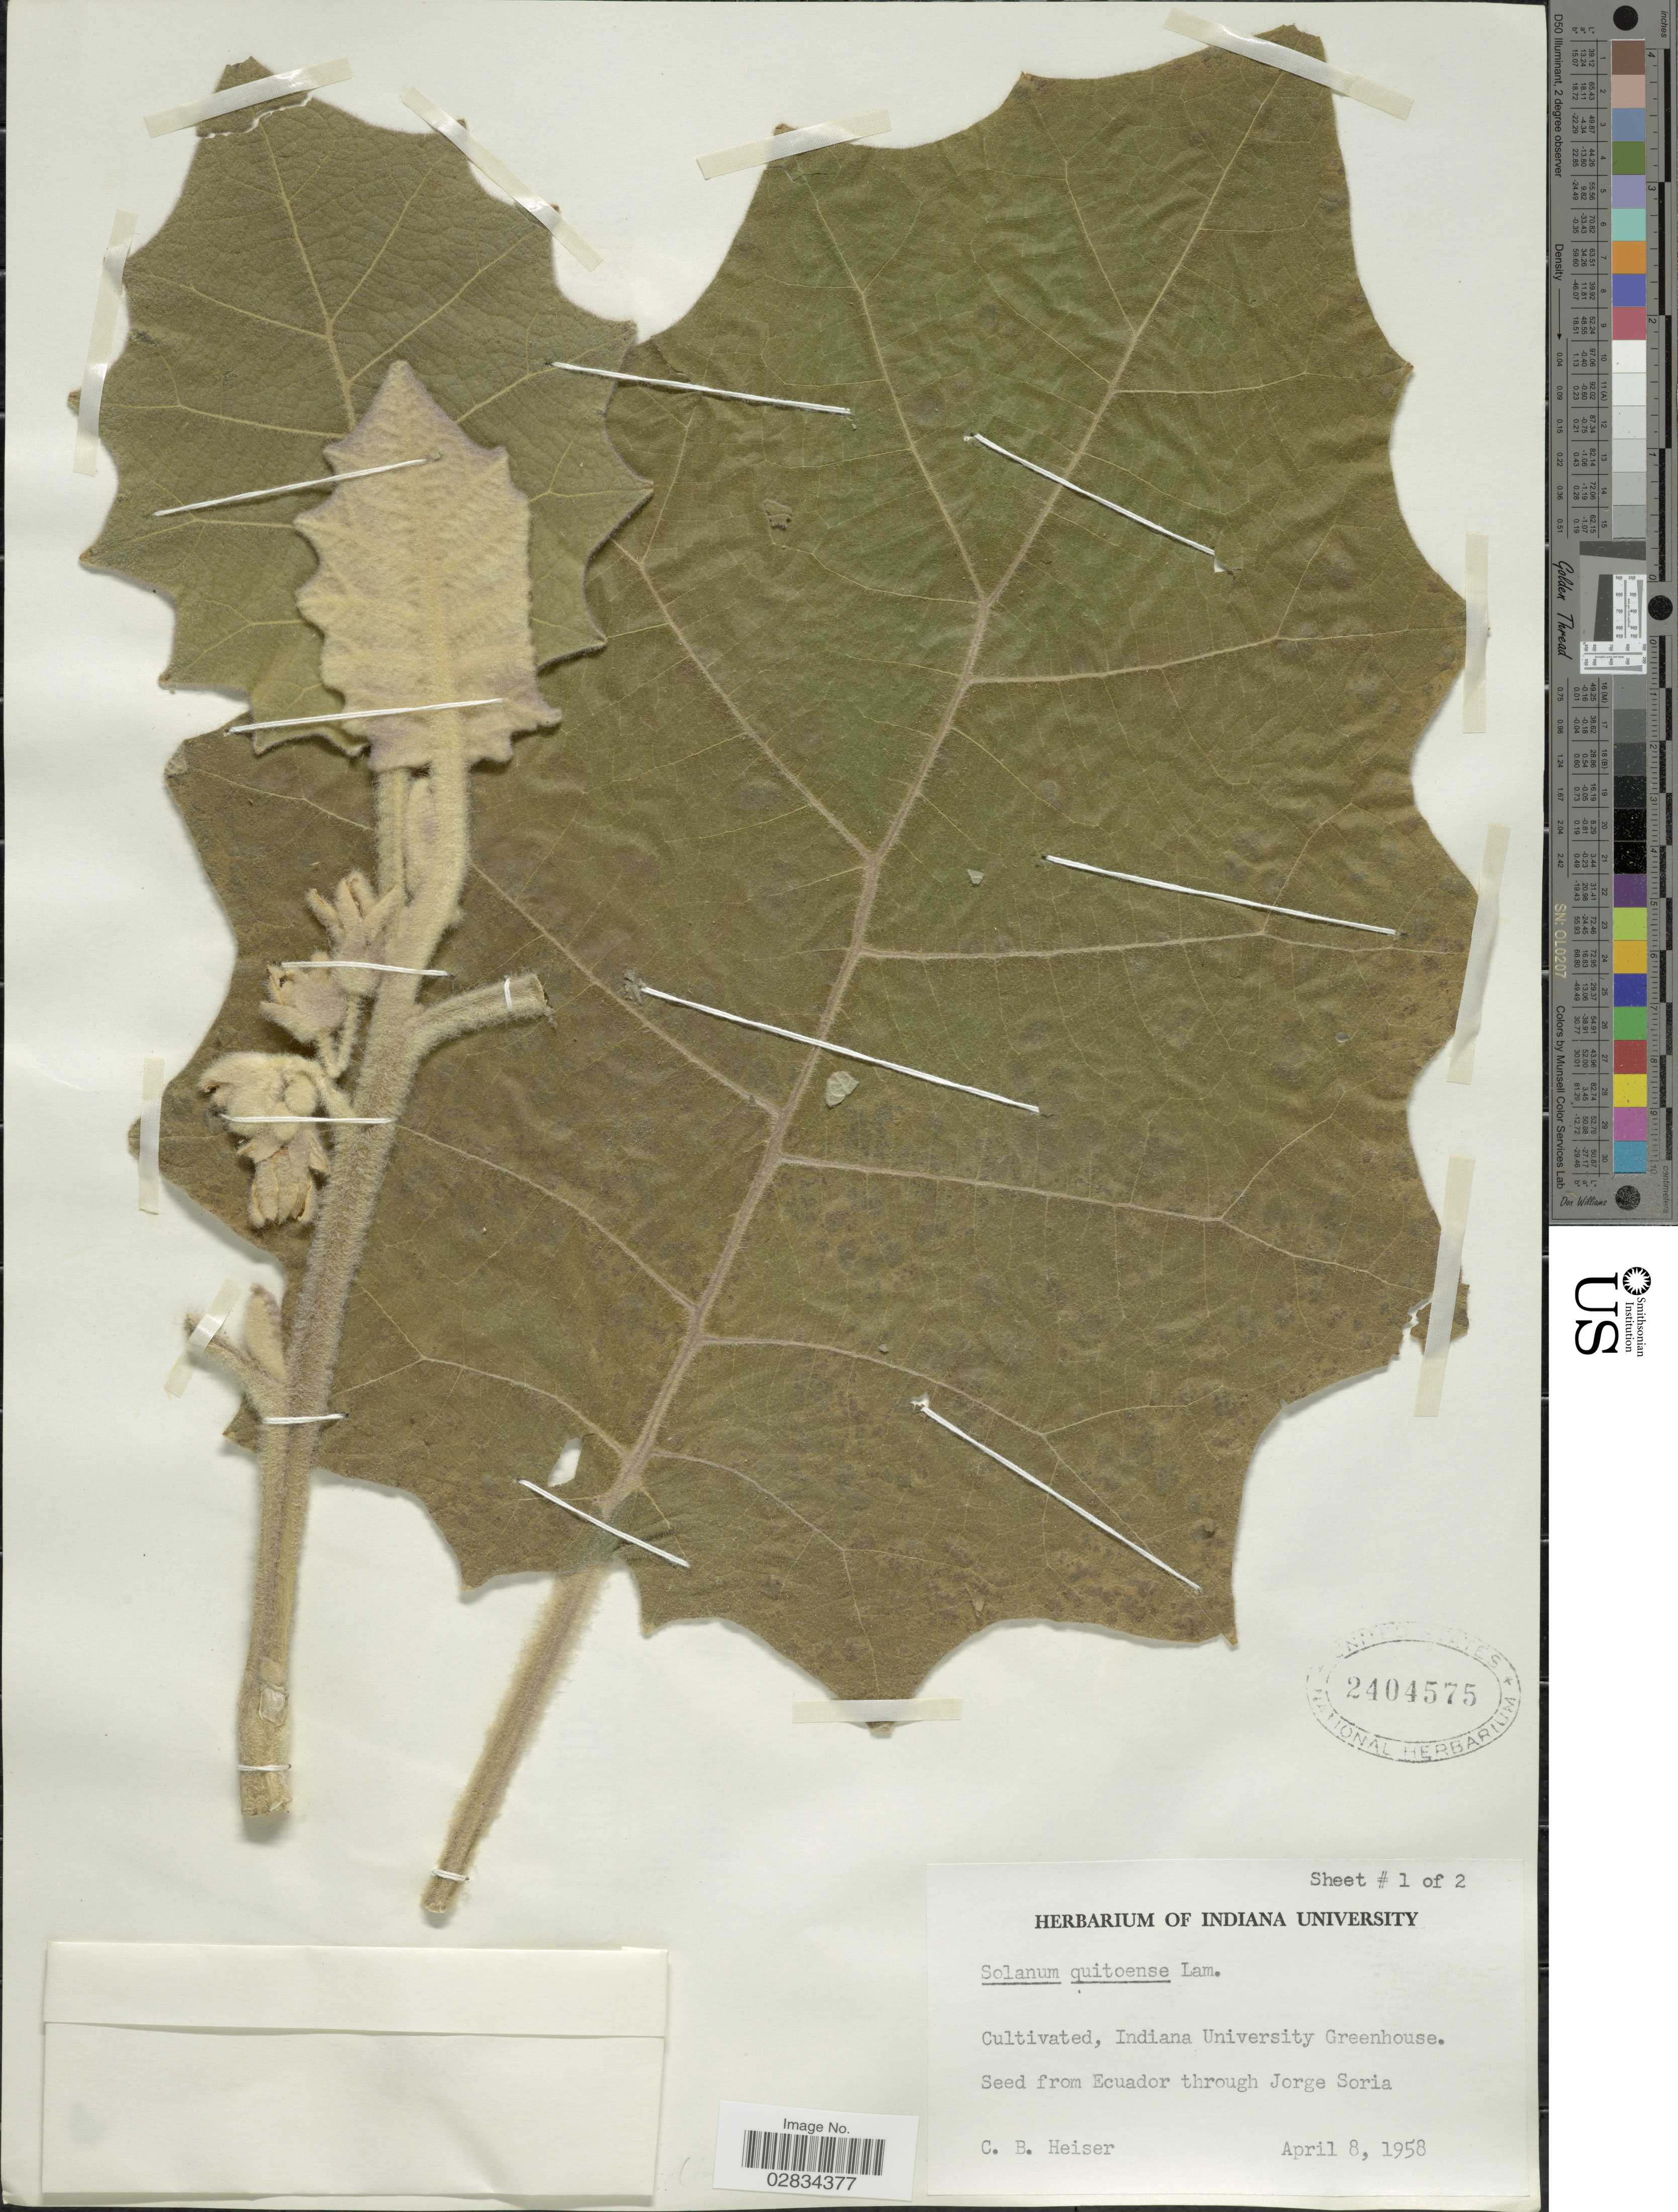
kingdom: Plantae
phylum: Tracheophyta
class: Magnoliopsida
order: Solanales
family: Solanaceae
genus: Solanum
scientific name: Solanum quitoense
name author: Lam.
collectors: C. B. Heiser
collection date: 1958-04-08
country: United States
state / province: Indiana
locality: Cultivated, Indiana University Greenhouse.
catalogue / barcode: US 2404575